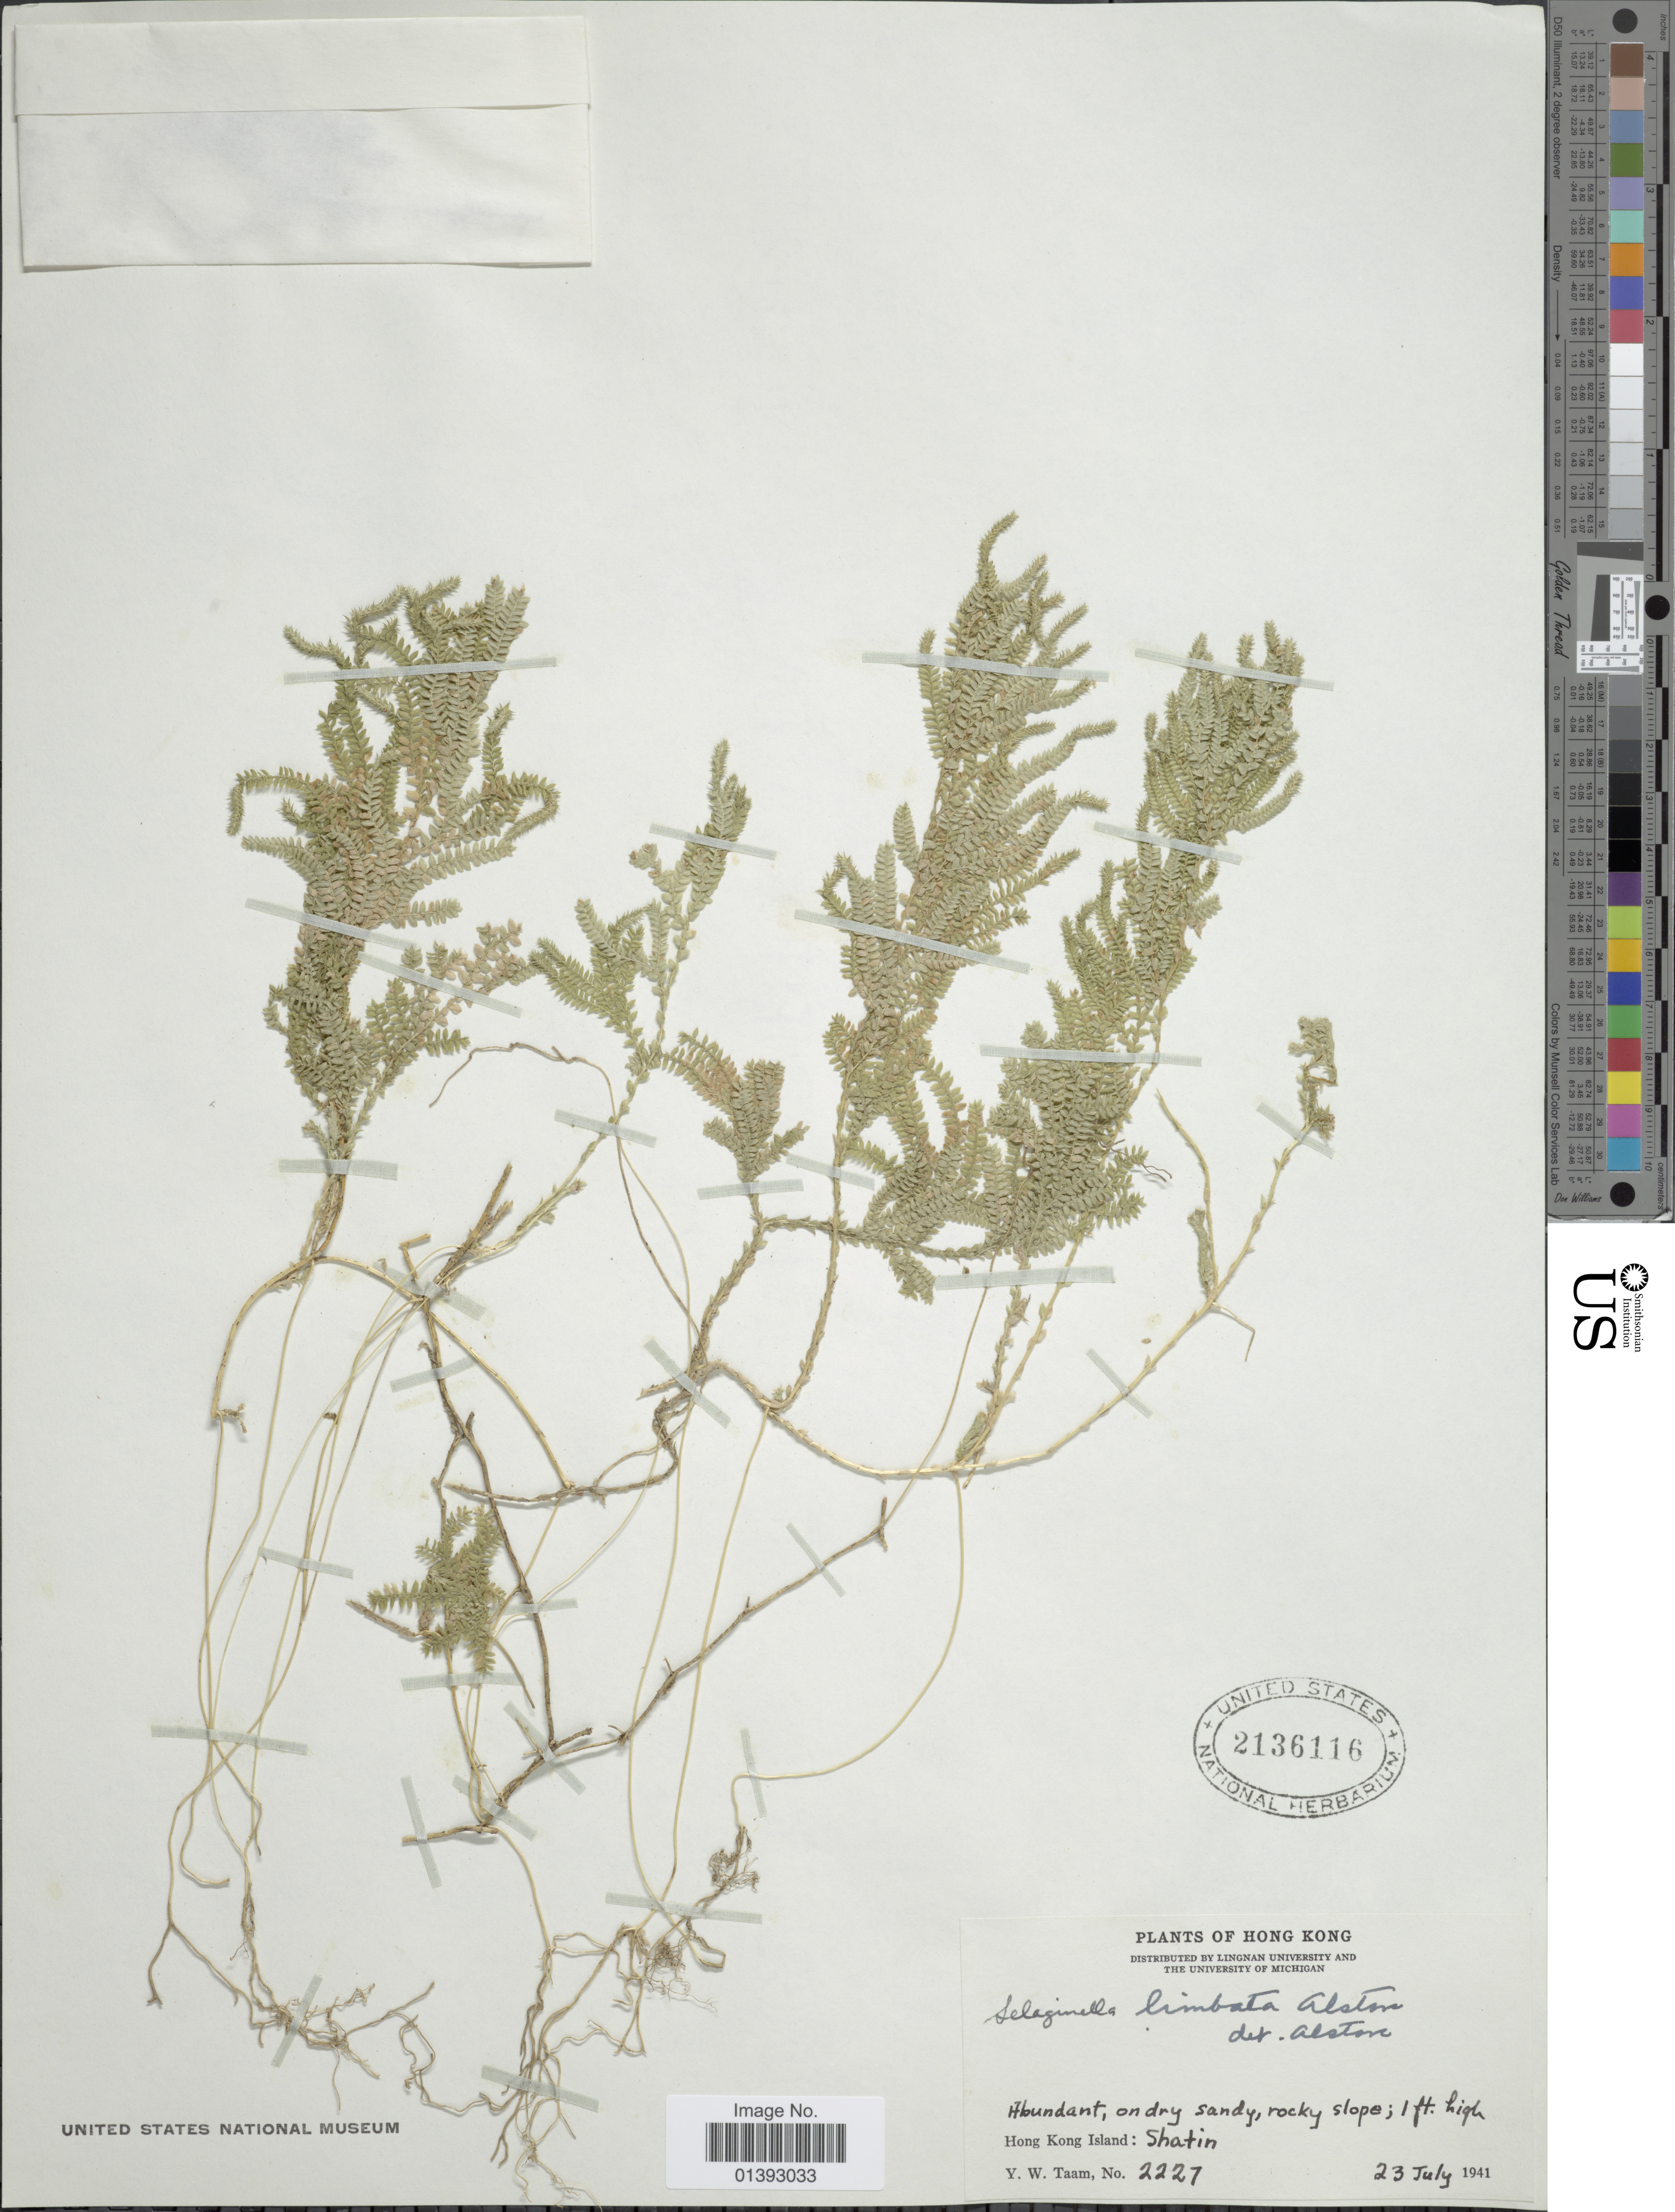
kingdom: Plantae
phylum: Tracheophyta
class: Lycopodiopsida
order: Selaginellales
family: Selaginellaceae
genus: Selaginella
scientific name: Selaginella limbata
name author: Alston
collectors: Y. W. Taam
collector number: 2227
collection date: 1941-07-23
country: China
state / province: Hong Kong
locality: Hongkong Island: Shatin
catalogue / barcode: US 2136116